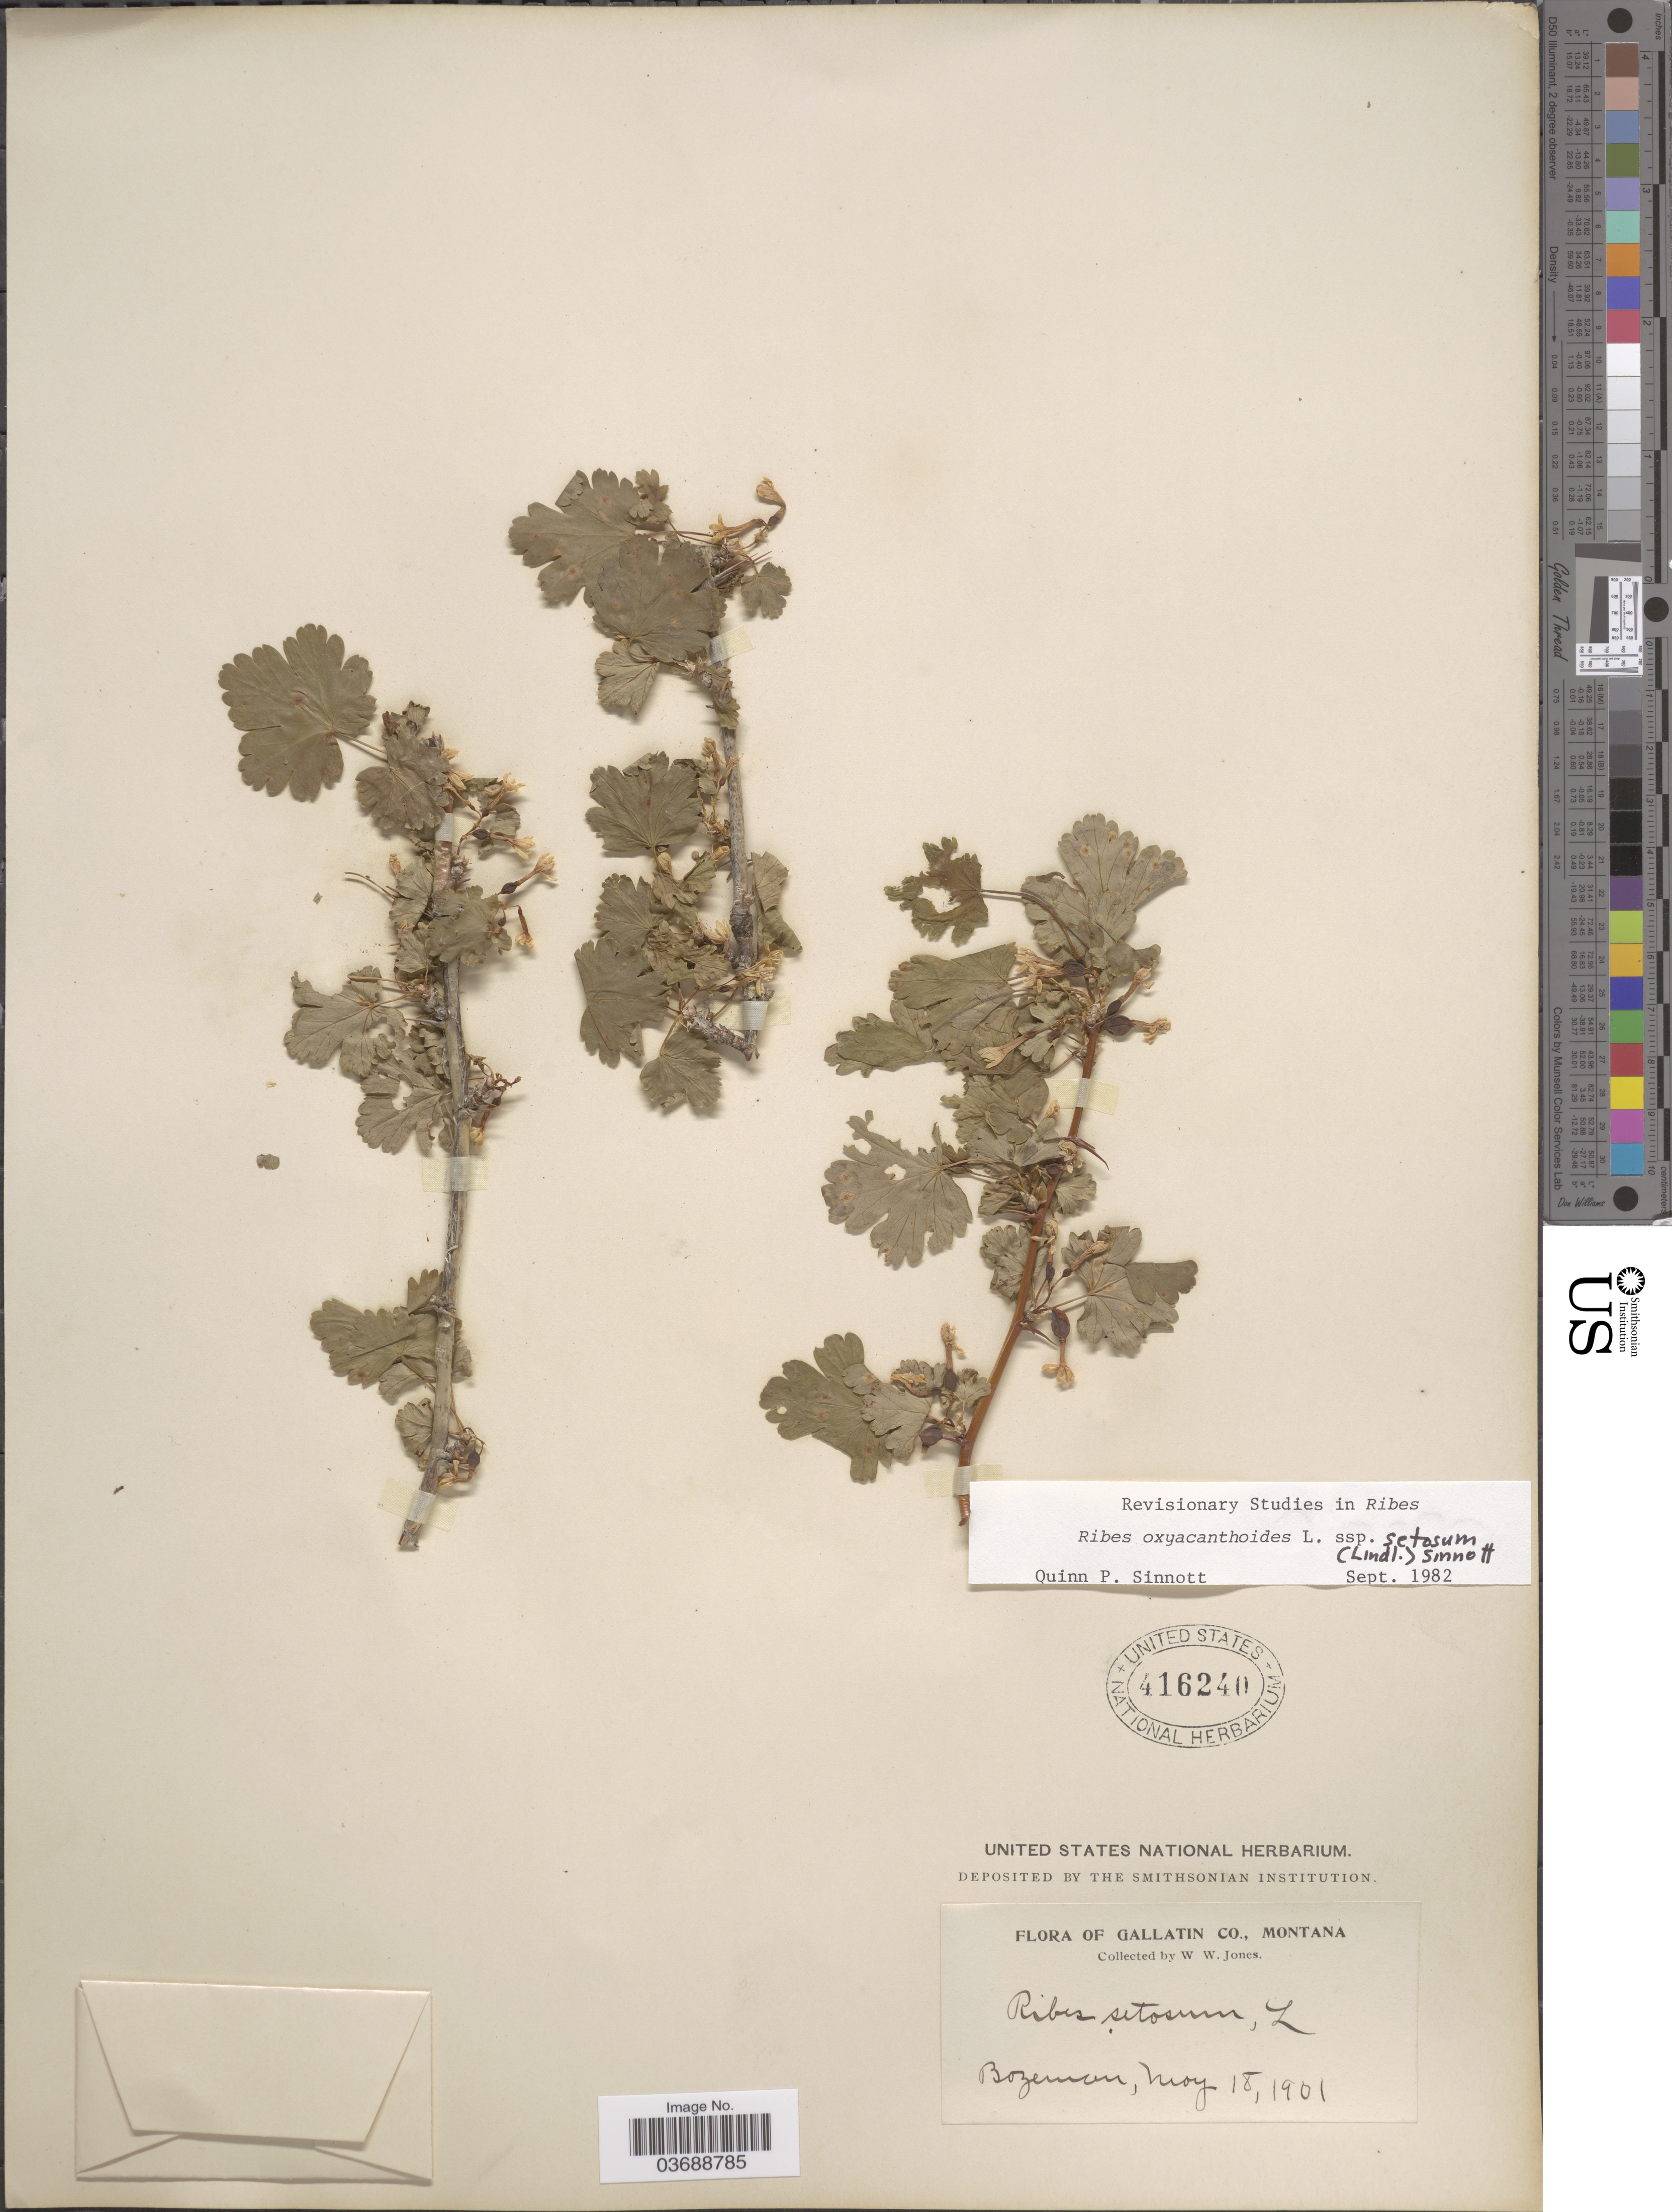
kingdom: Plantae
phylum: Tracheophyta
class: Magnoliopsida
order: Saxifragales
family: Grossulariaceae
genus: Ribes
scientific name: Ribes oxyacanthoides subsp. setosum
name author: (Lindl.) Q.P. Sinnott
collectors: W. W. Jones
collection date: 1901-05-18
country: United States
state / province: Montana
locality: Gallatin Co. Bozeman.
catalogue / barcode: US 416240